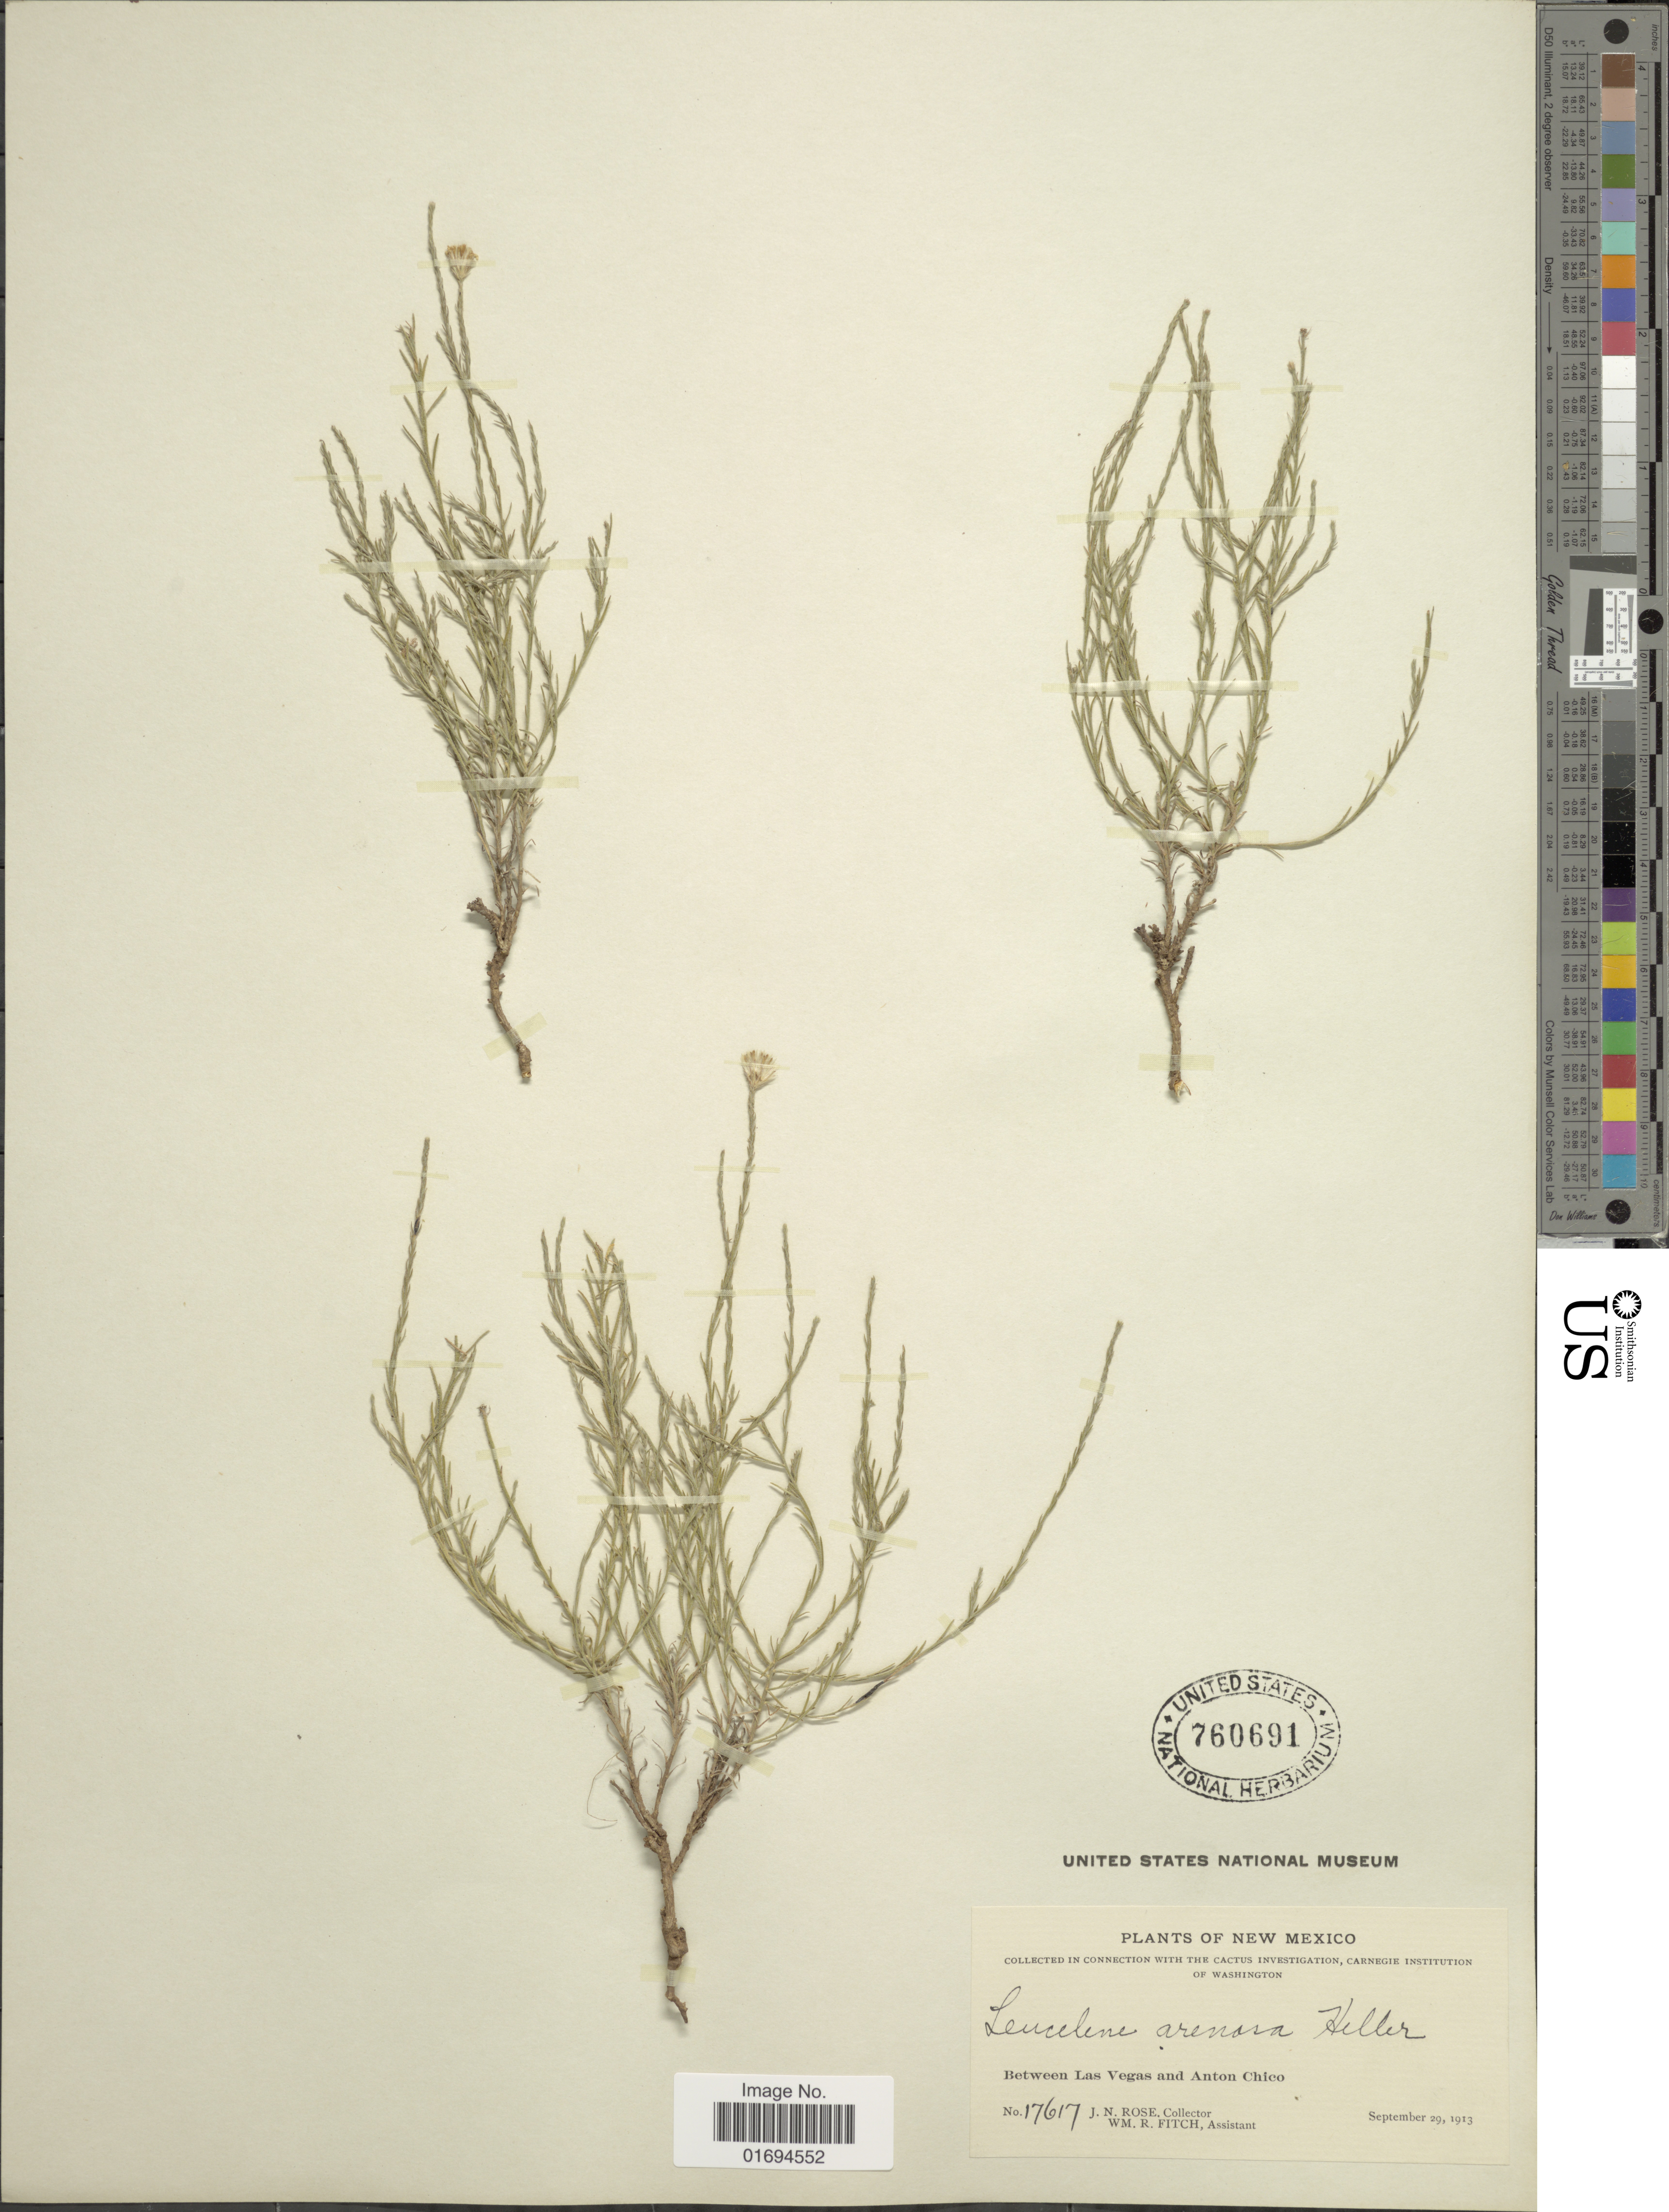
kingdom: Plantae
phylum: Tracheophyta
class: Magnoliopsida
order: Asterales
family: Asteraceae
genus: Chaetopappa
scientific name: Chaetopappa ericoides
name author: (Torr.) G.L. Nesom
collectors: J. N. Rose & W. R. Fitch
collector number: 17617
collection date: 1913-09-29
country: United States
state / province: New Mexico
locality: Between Las Vegas and Anton Chico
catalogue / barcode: US 760691